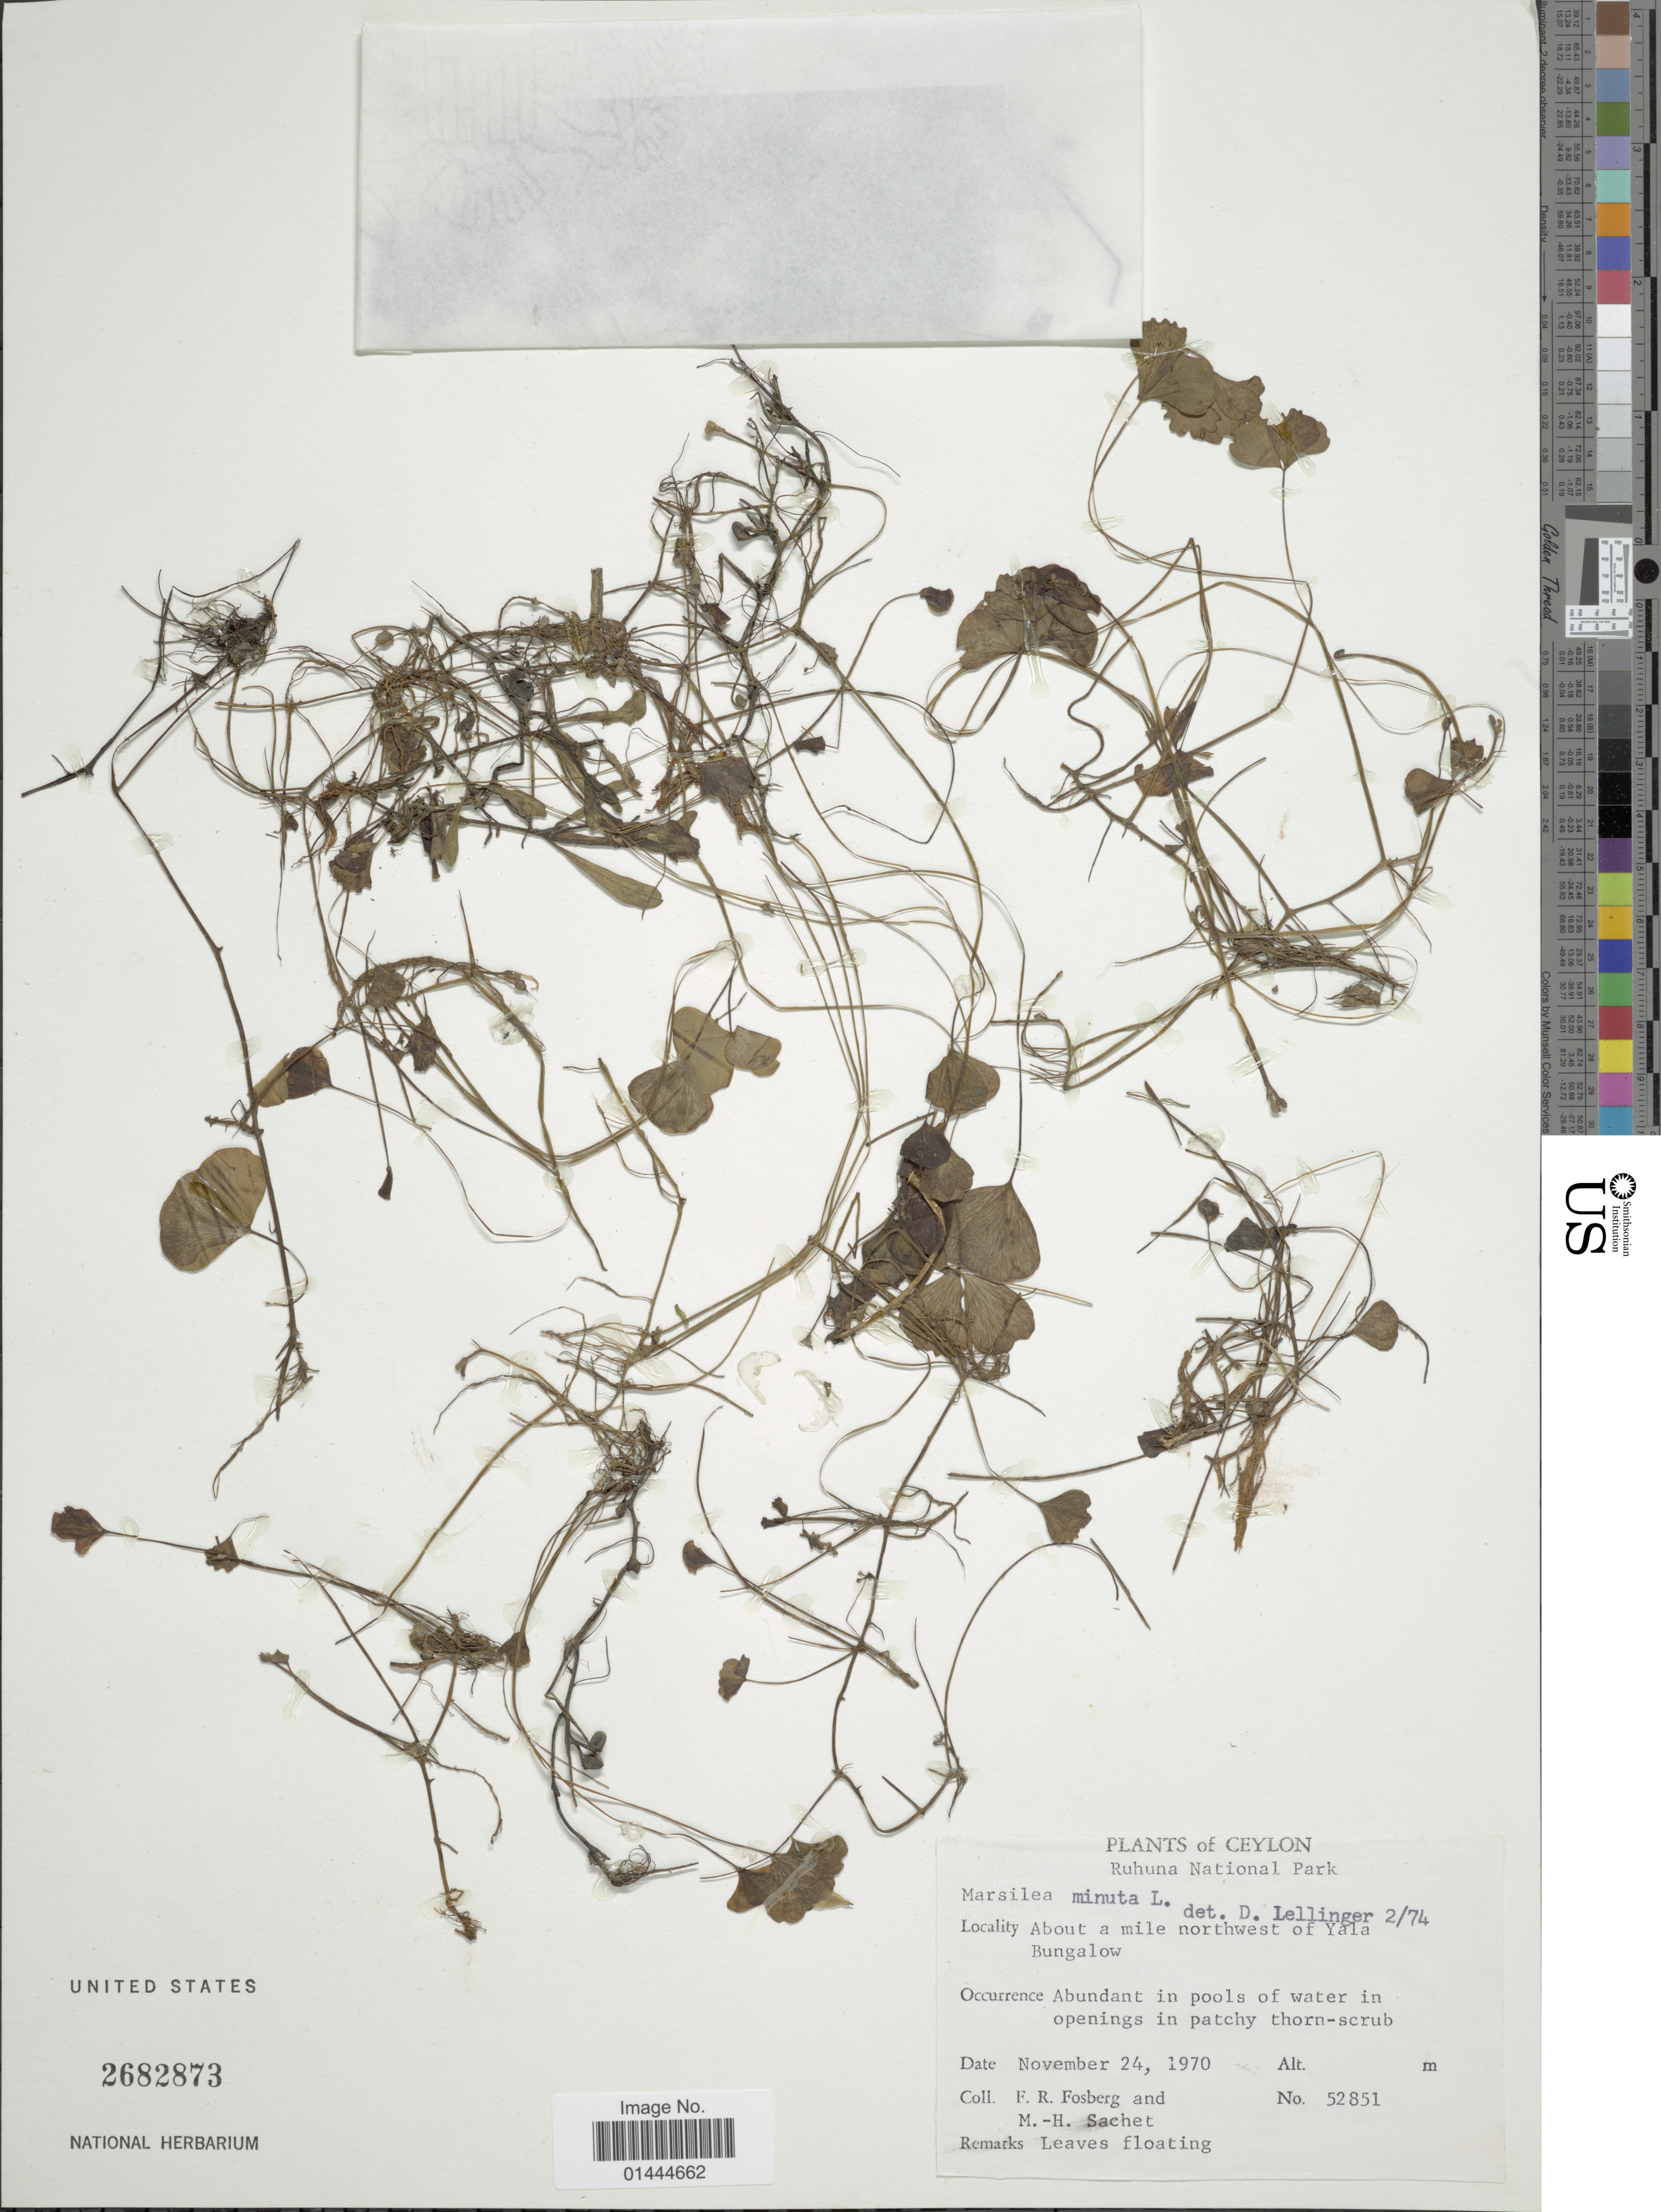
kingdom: Plantae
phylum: Tracheophyta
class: Polypodiopsida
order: Salviniales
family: Marsileaceae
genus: Marsilea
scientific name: Marsilea minuta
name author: L.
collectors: F. R. Fosberg & M.-H. Sachet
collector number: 52851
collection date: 1970-11-24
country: Sri Lanka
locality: Ceylon, Ruhuna National Park, about a mile northwest of Yala Bungalow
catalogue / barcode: US 2682873